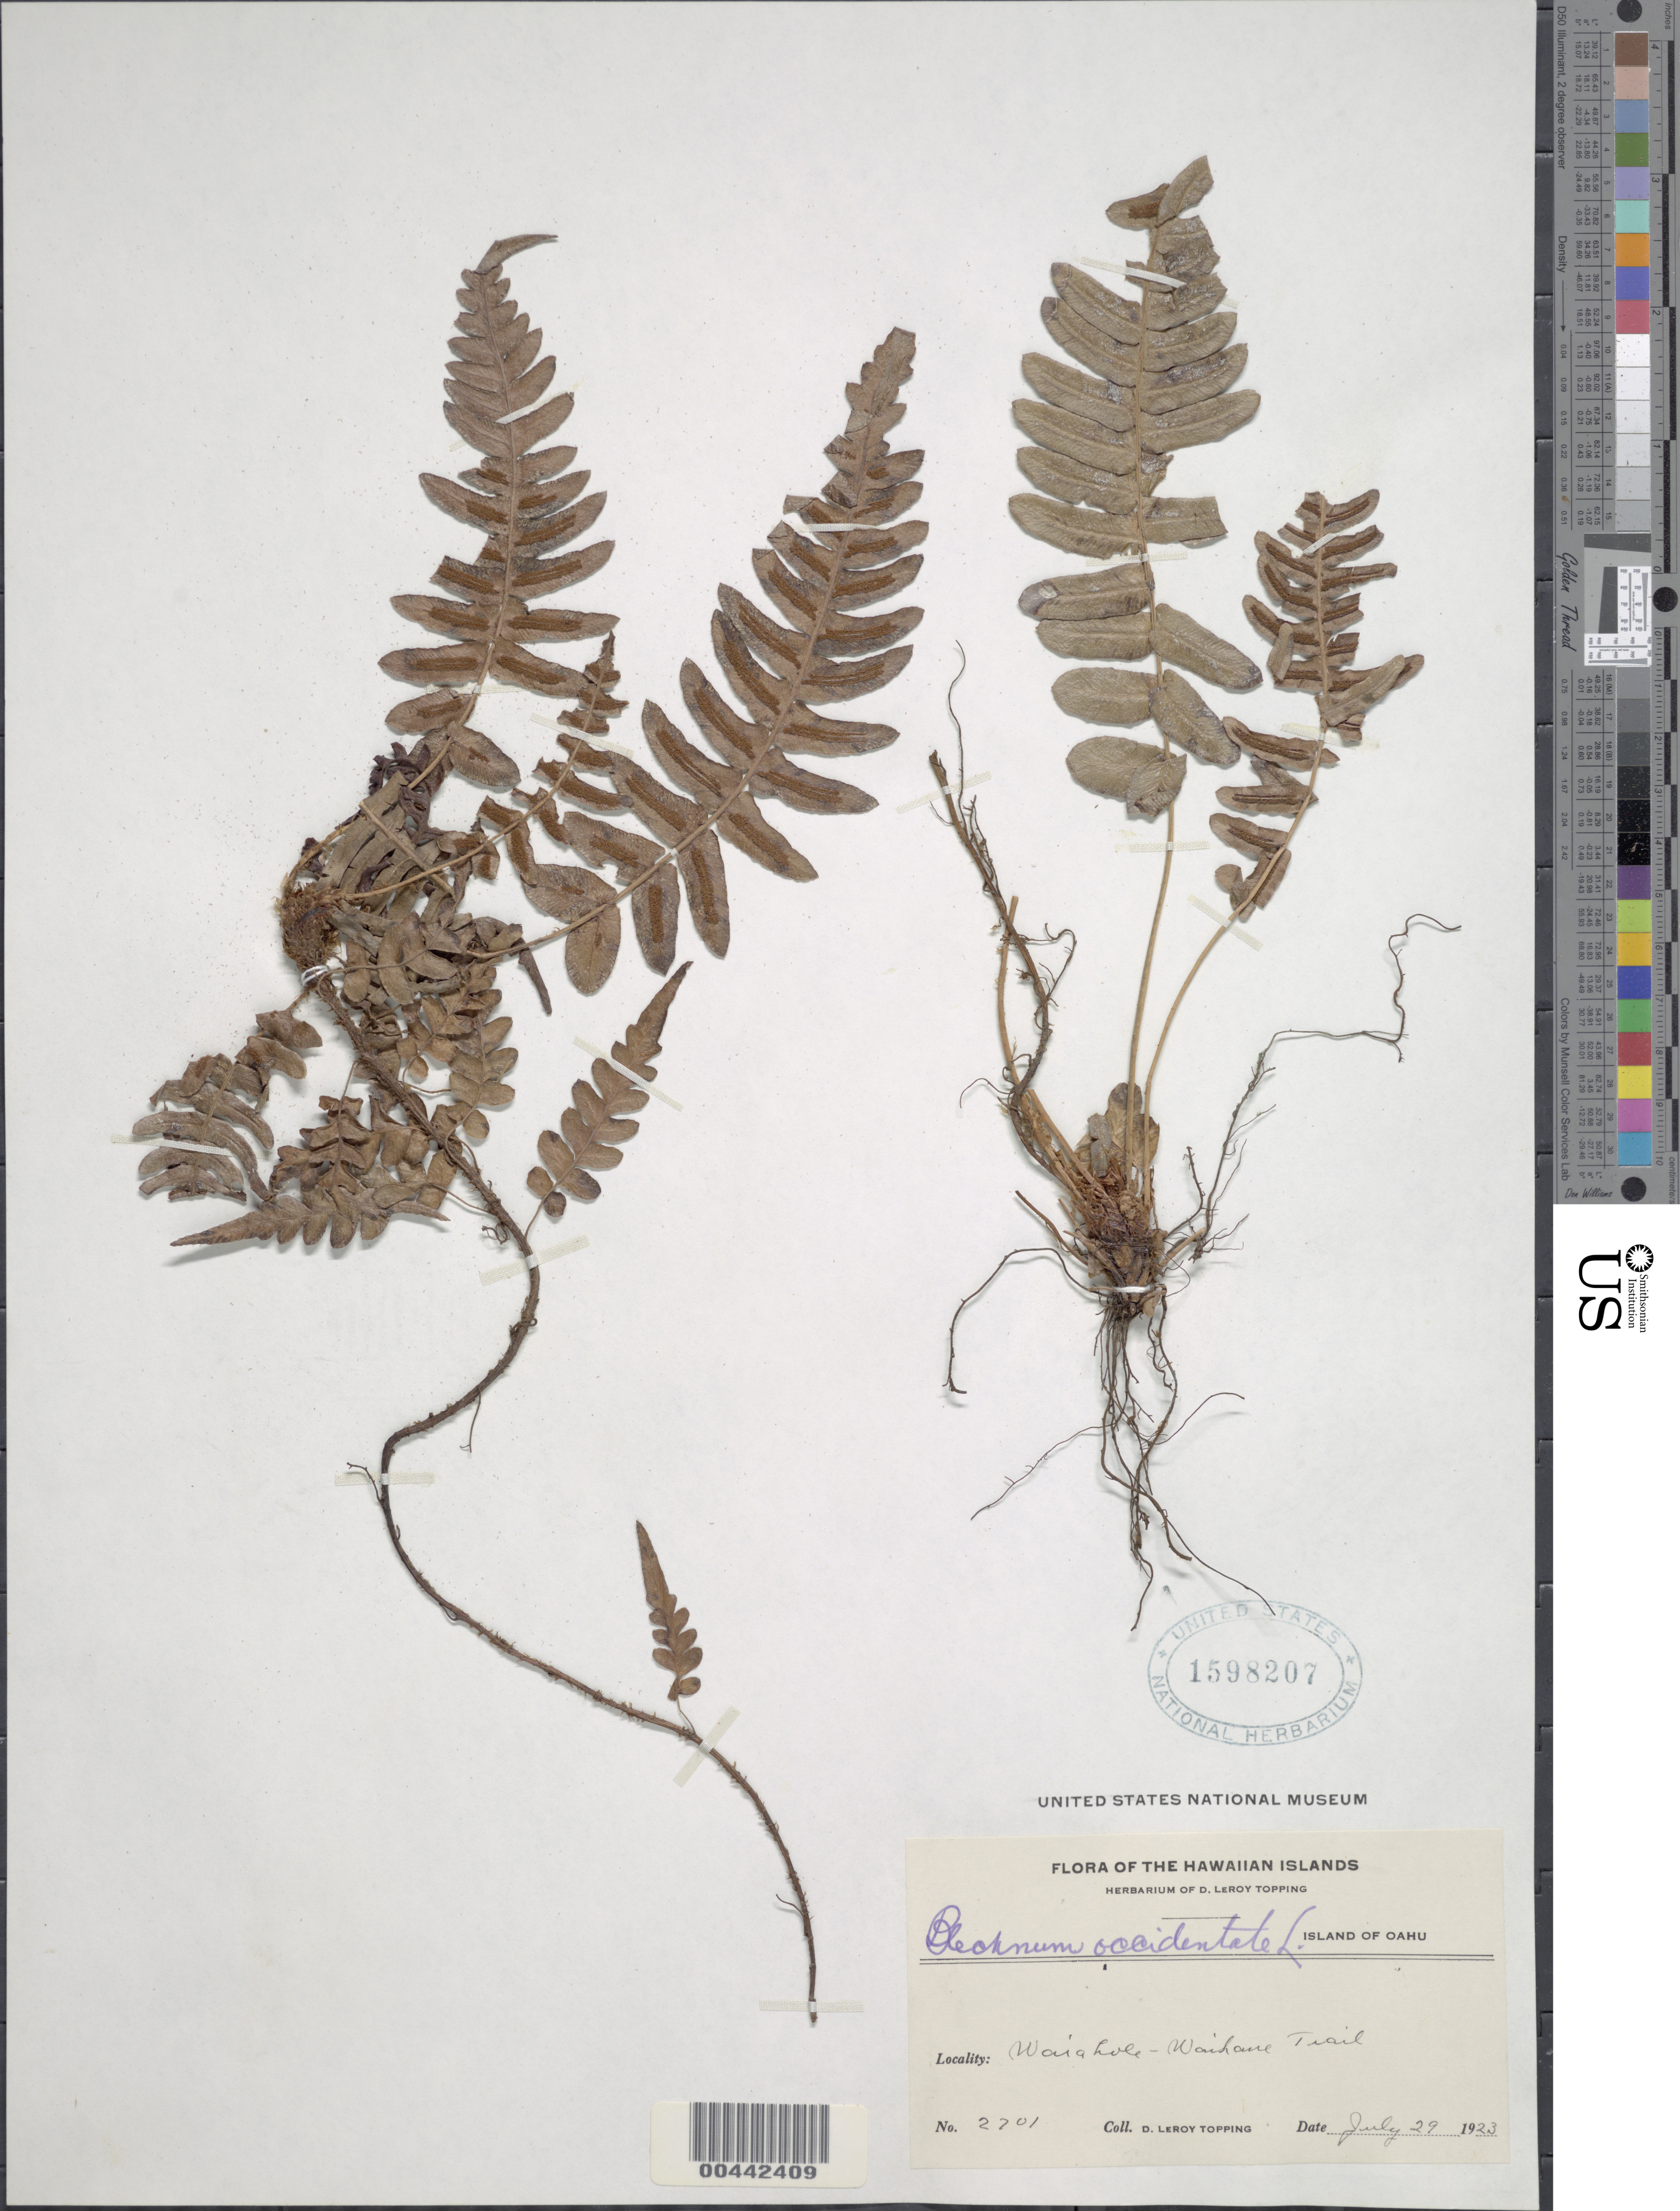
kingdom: Plantae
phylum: Tracheophyta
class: Polypodiopsida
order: Polypodiales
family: Blechnaceae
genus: Blechnum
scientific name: Blechnum appendiculatum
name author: Willd.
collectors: D. L. Topping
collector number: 2701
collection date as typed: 29 Jul 1923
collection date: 1923-07-29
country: United States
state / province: Hawaii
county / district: Honolulu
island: Oahu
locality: Waiahole-Waikane Trail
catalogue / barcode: US 1598207